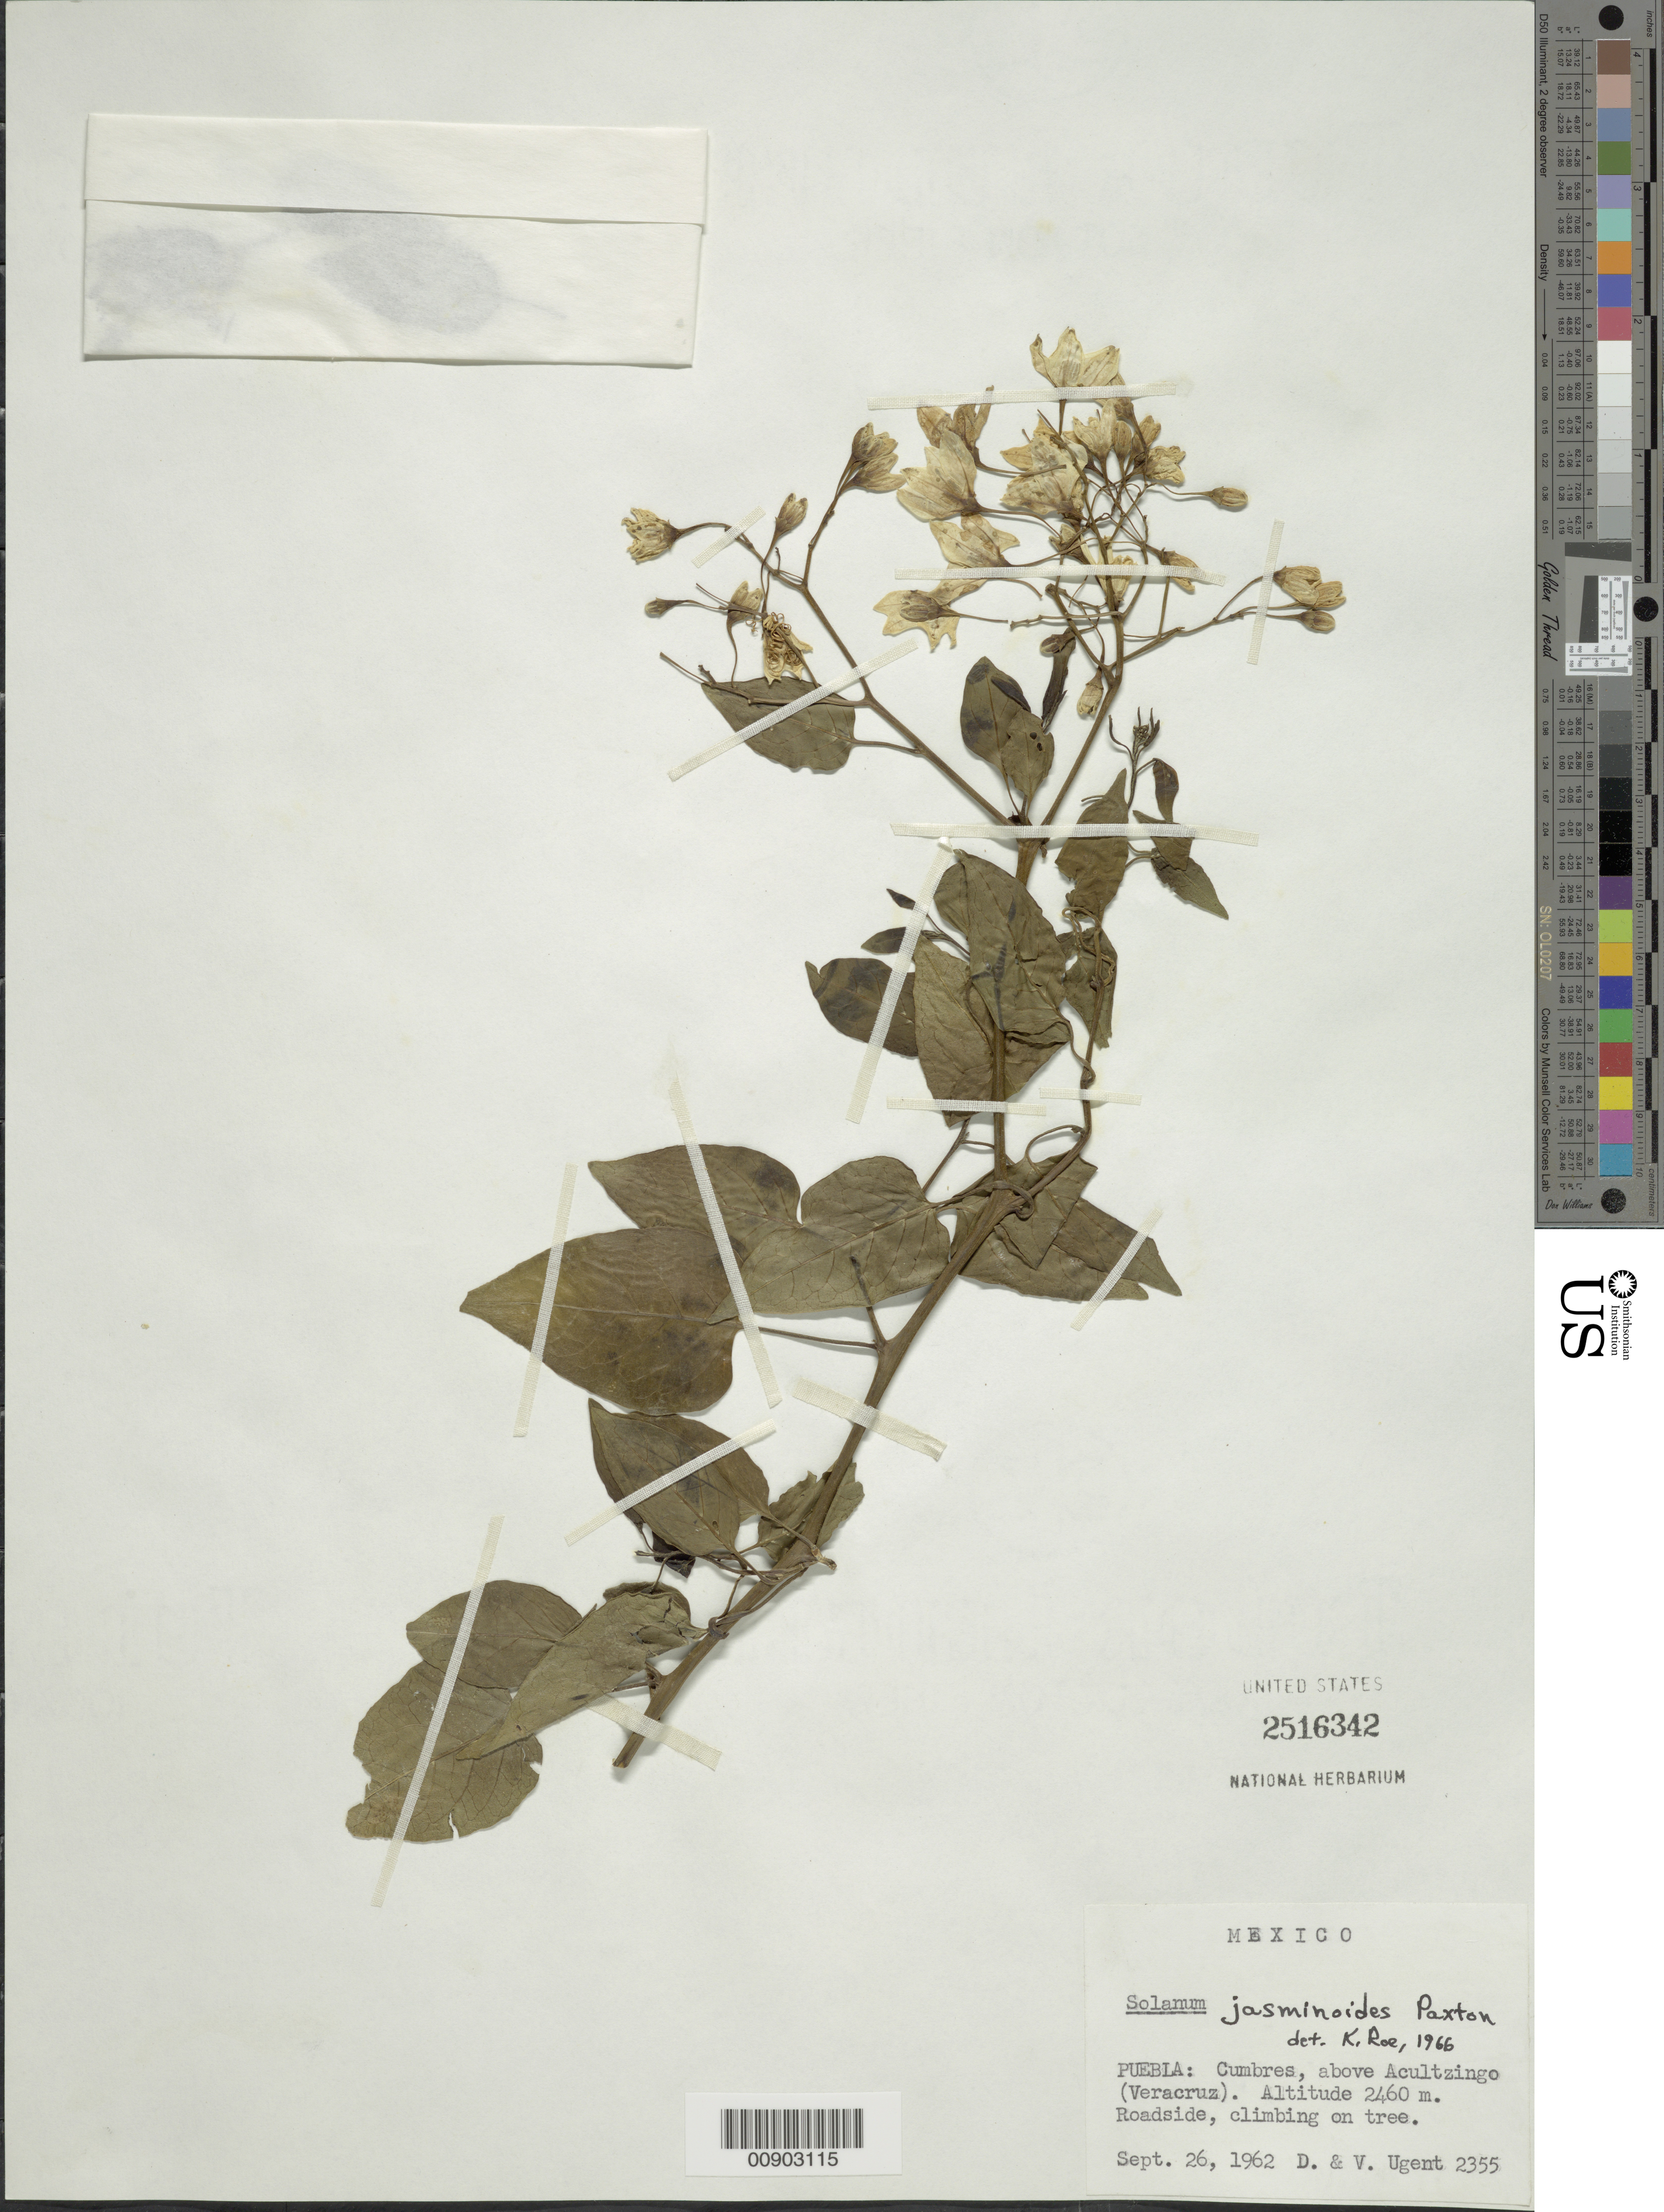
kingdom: Plantae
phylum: Tracheophyta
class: Magnoliopsida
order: Solanales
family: Solanaceae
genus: Solanum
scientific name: Solanum jasminoides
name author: Paxton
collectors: D. Ugent & V. Ugent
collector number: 2355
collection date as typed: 26 Sep 1962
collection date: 1962-09-26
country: Mexico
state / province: Puebla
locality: Cumbres, above Acultzingo (Veracruz).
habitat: Roadside, climbing on tree.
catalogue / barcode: US 2516342